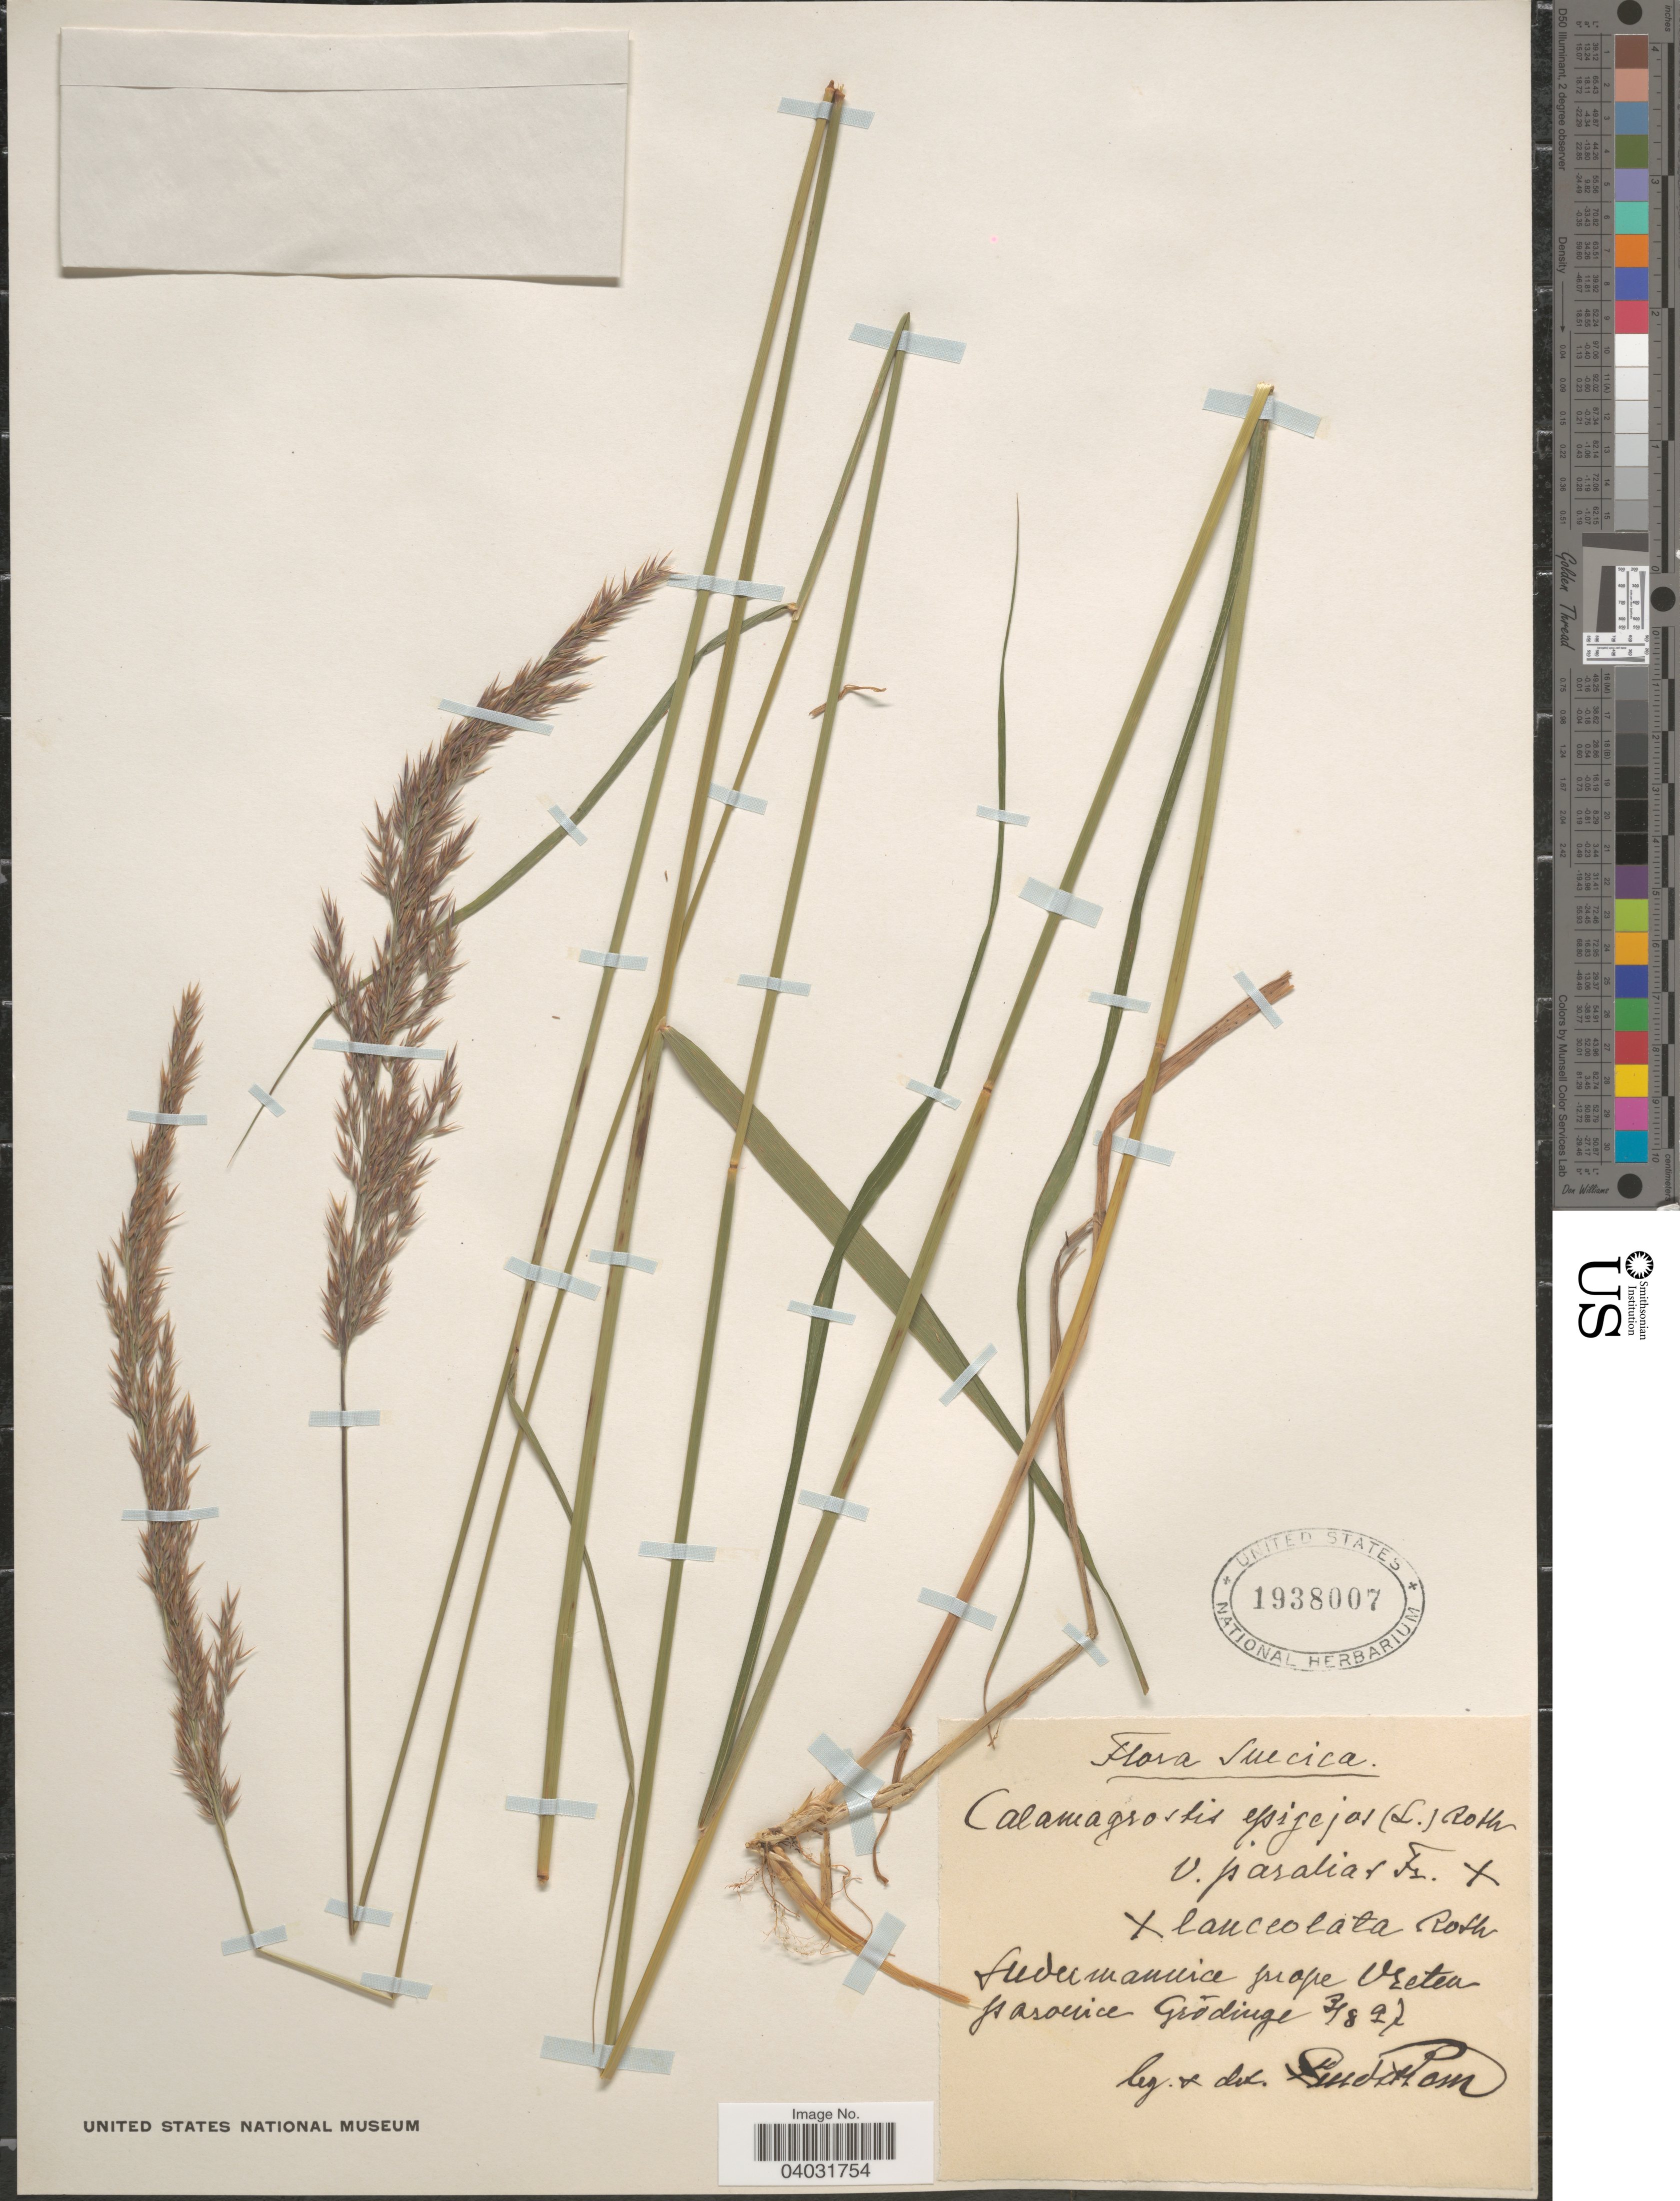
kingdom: Plantae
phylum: Tracheophyta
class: Liliopsida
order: Poales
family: Poaceae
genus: Calamagrostis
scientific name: Calamagrostis sp.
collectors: Lundstrom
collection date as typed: Transcribed d/m/y: 3/8/97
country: Sweden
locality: Suecica. Sudermannice prope Vreten paronice Grödinge.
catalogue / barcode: US 1938007